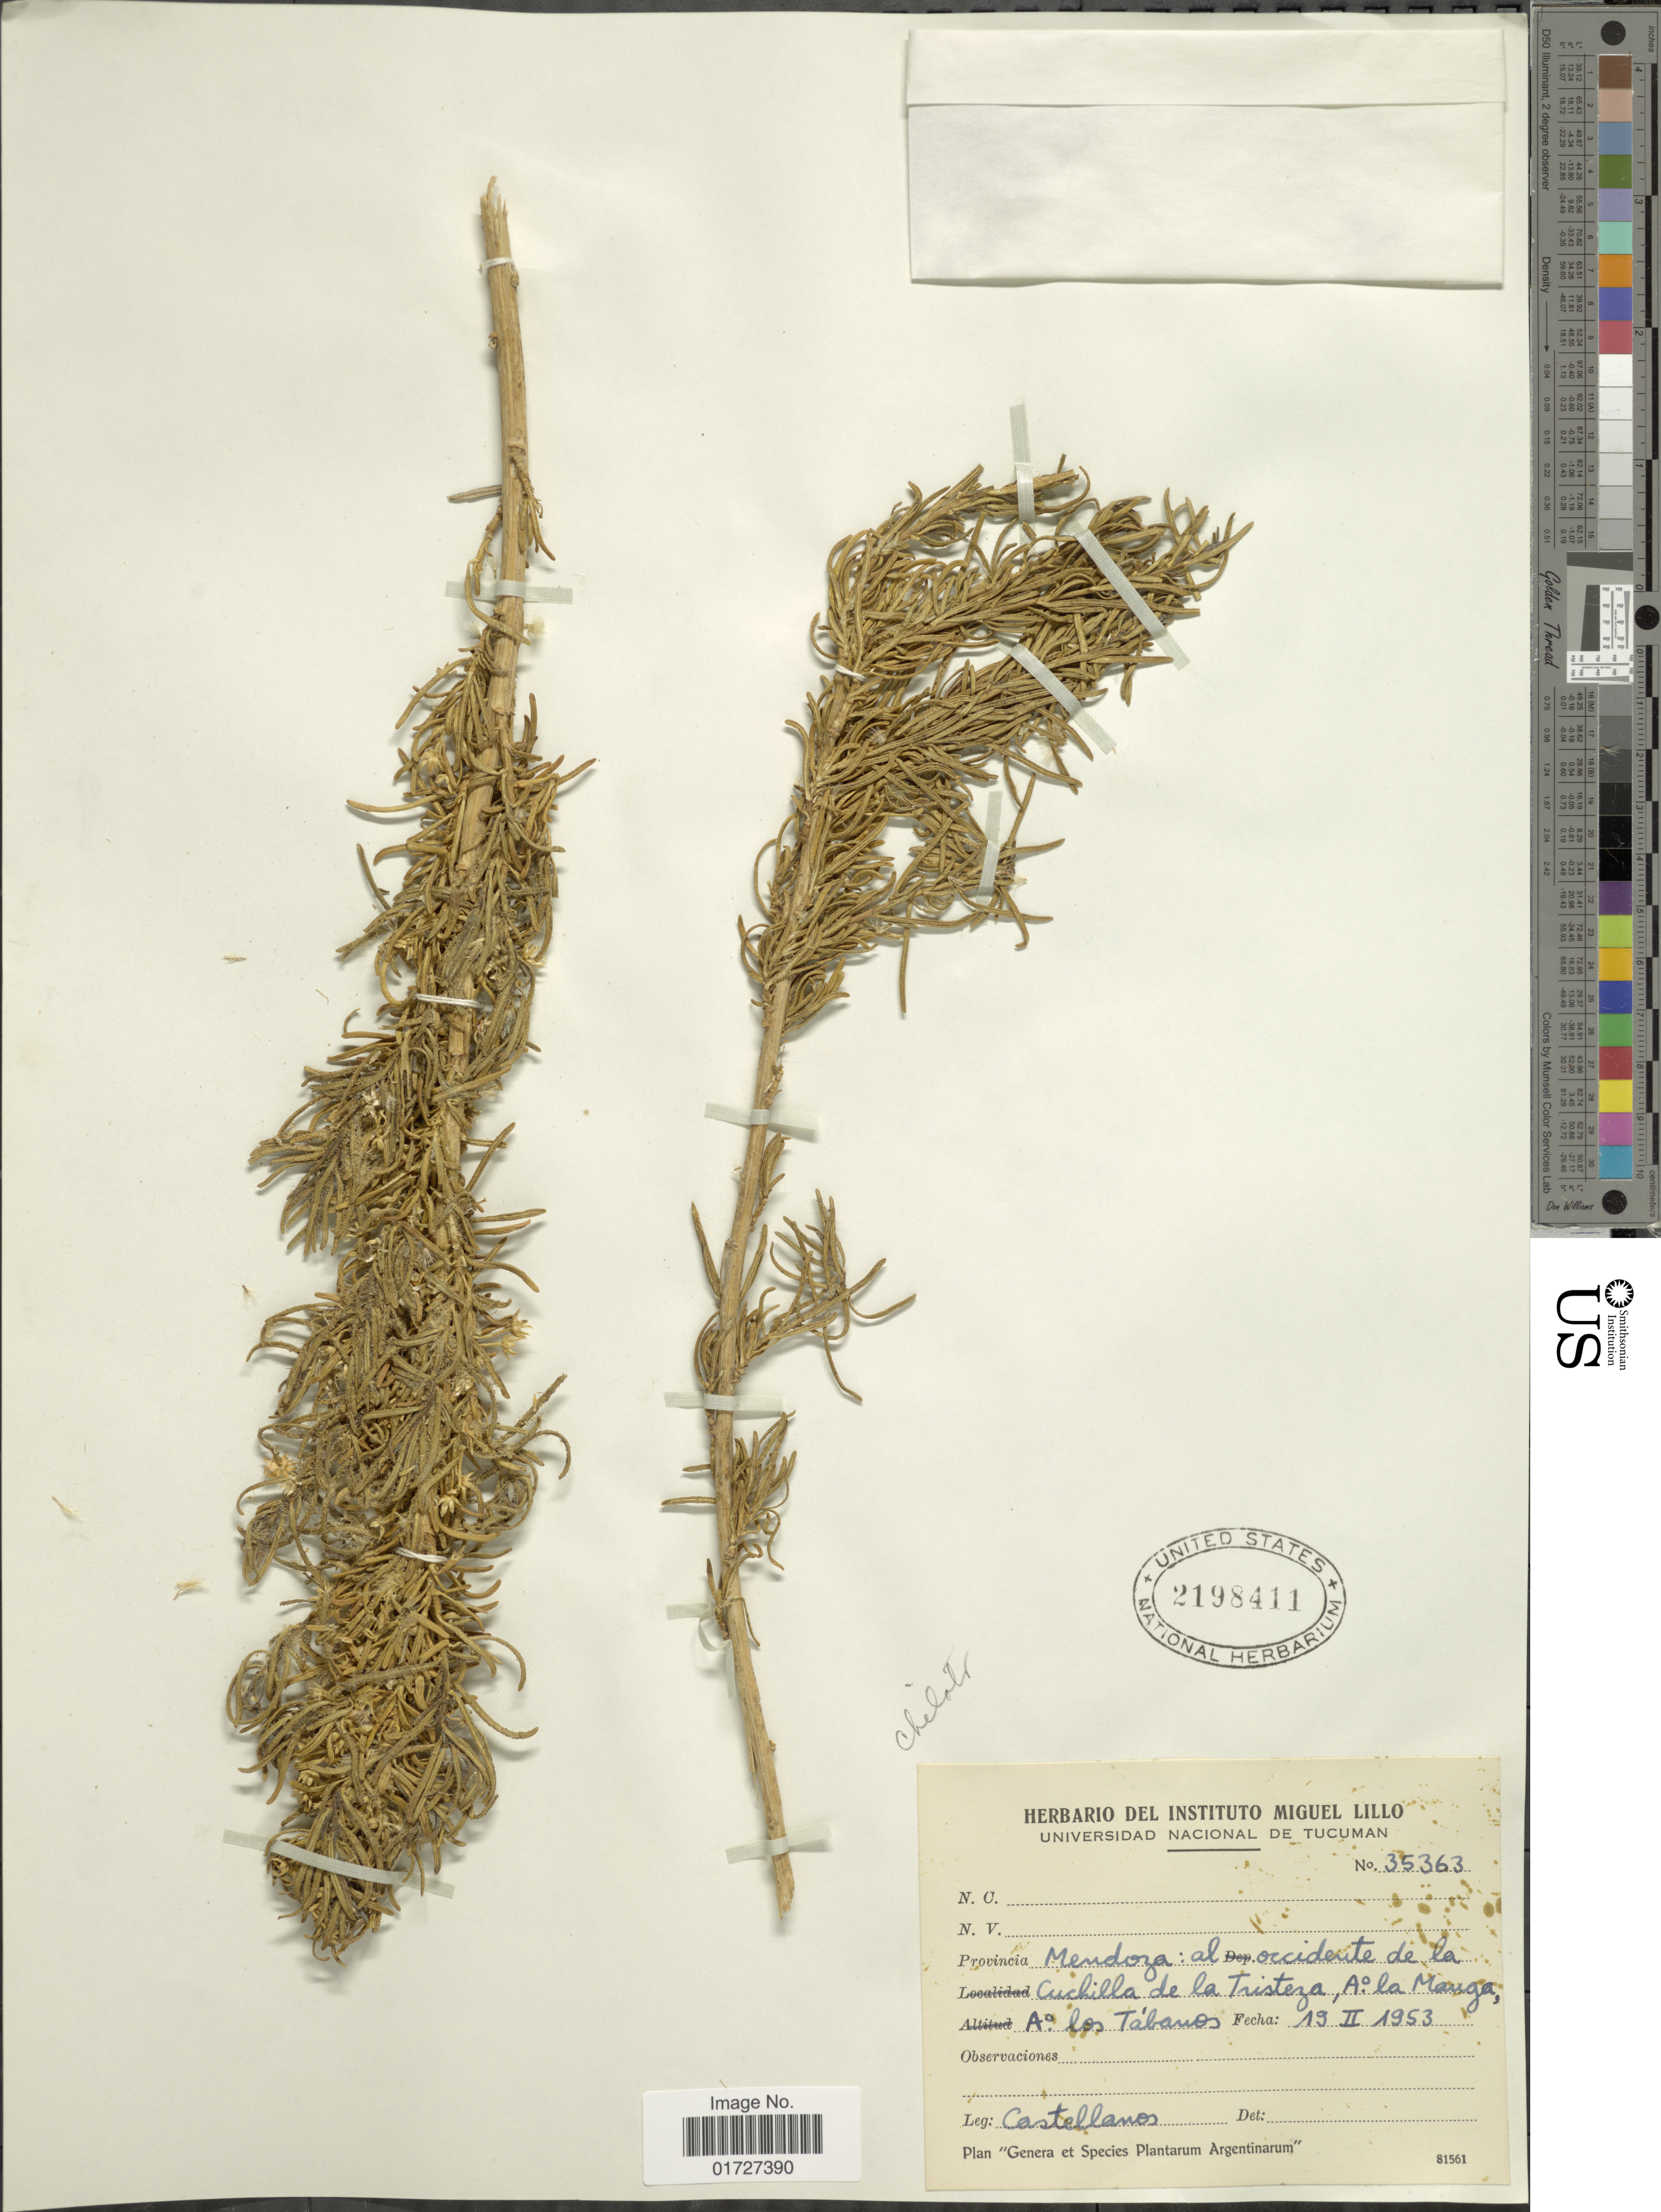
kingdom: Plantae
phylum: Tracheophyta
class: Magnoliopsida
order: Asterales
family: Asteraceae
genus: Baccharis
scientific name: Baccharis grisebachii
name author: Hieron.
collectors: -- Castellanos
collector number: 35363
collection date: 1953-02-19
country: Argentina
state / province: Mendoza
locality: Al occidente de la Cuchilla de la Tristera, Aila Manga, Ao los Tabanos.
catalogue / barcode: US 2198411